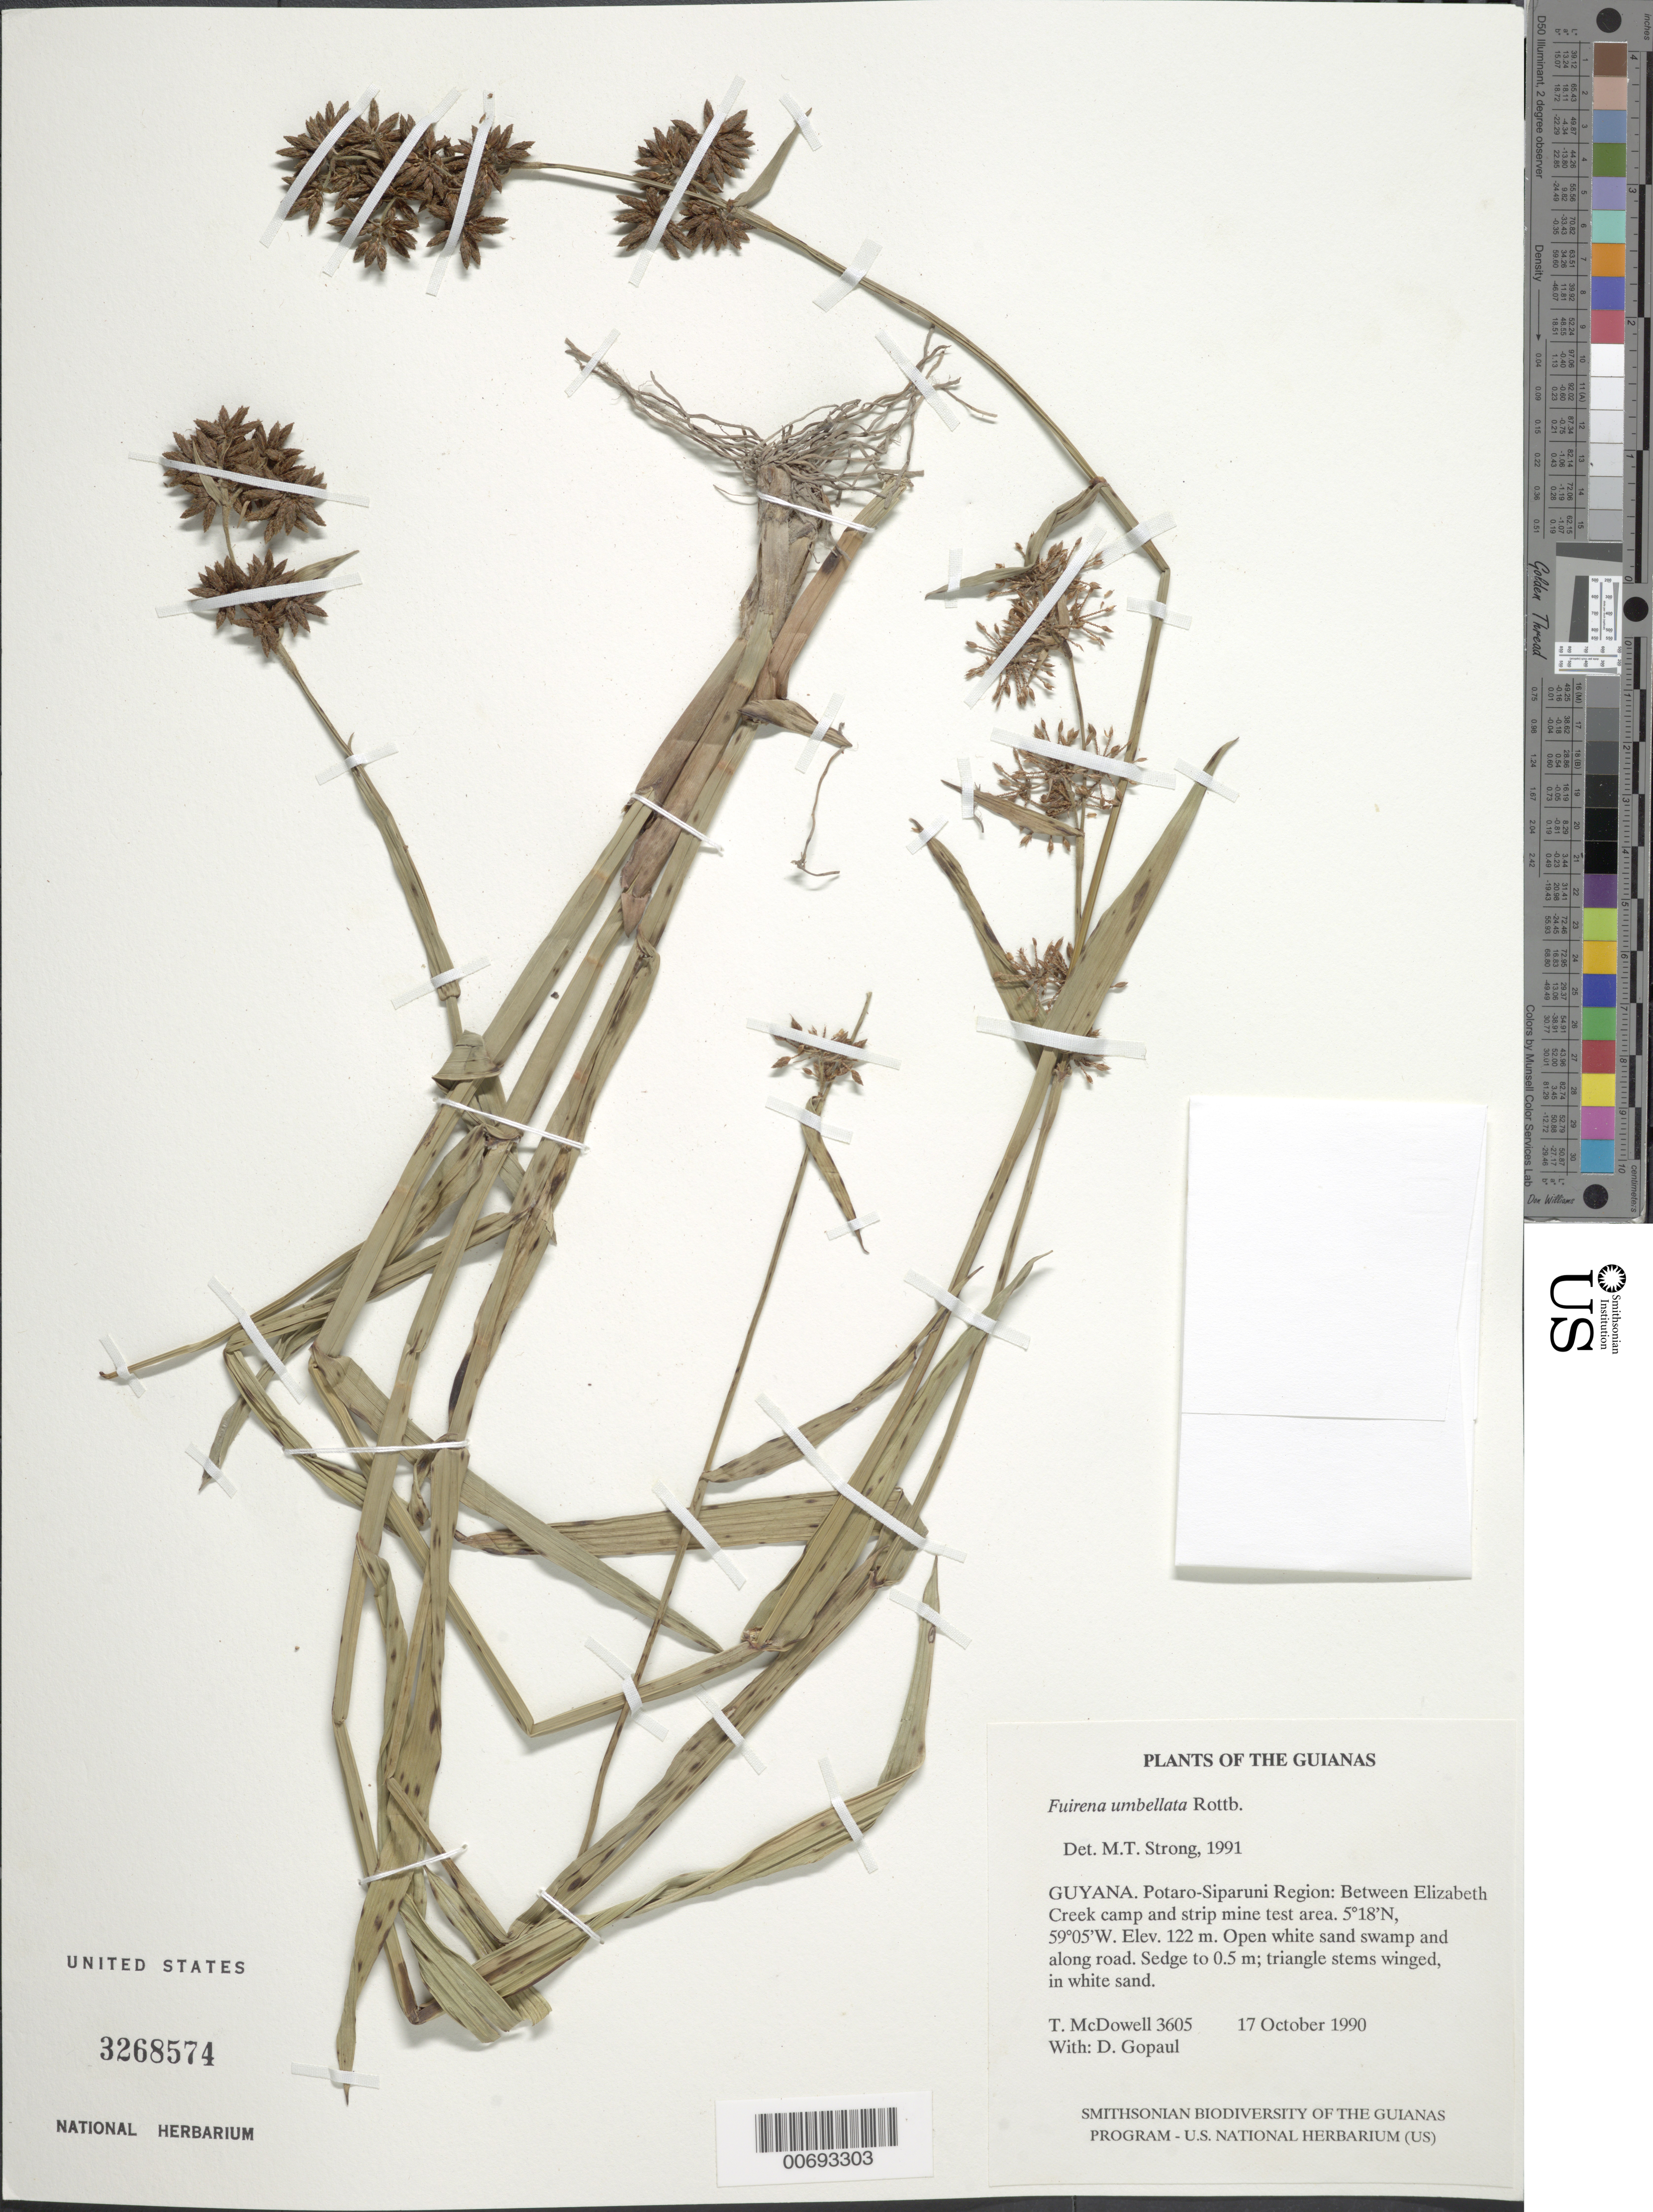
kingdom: Plantae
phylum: Tracheophyta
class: Liliopsida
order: Poales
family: Cyperaceae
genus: Fuirena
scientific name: Fuirena umbellata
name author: Rottb.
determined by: Strong, M. T., (US), Smithsonian Institution - National Museum of Natural History (UNITED STATES)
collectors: T. McDowell & D. Gopaul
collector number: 3605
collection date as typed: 17 October 1990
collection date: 1990-10-17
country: Guyana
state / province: Potaro-Siparuni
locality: Between Elizabeth Creek camp and strip mine test area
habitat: Open white sand swamp and along road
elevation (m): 122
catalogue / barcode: US 3268574